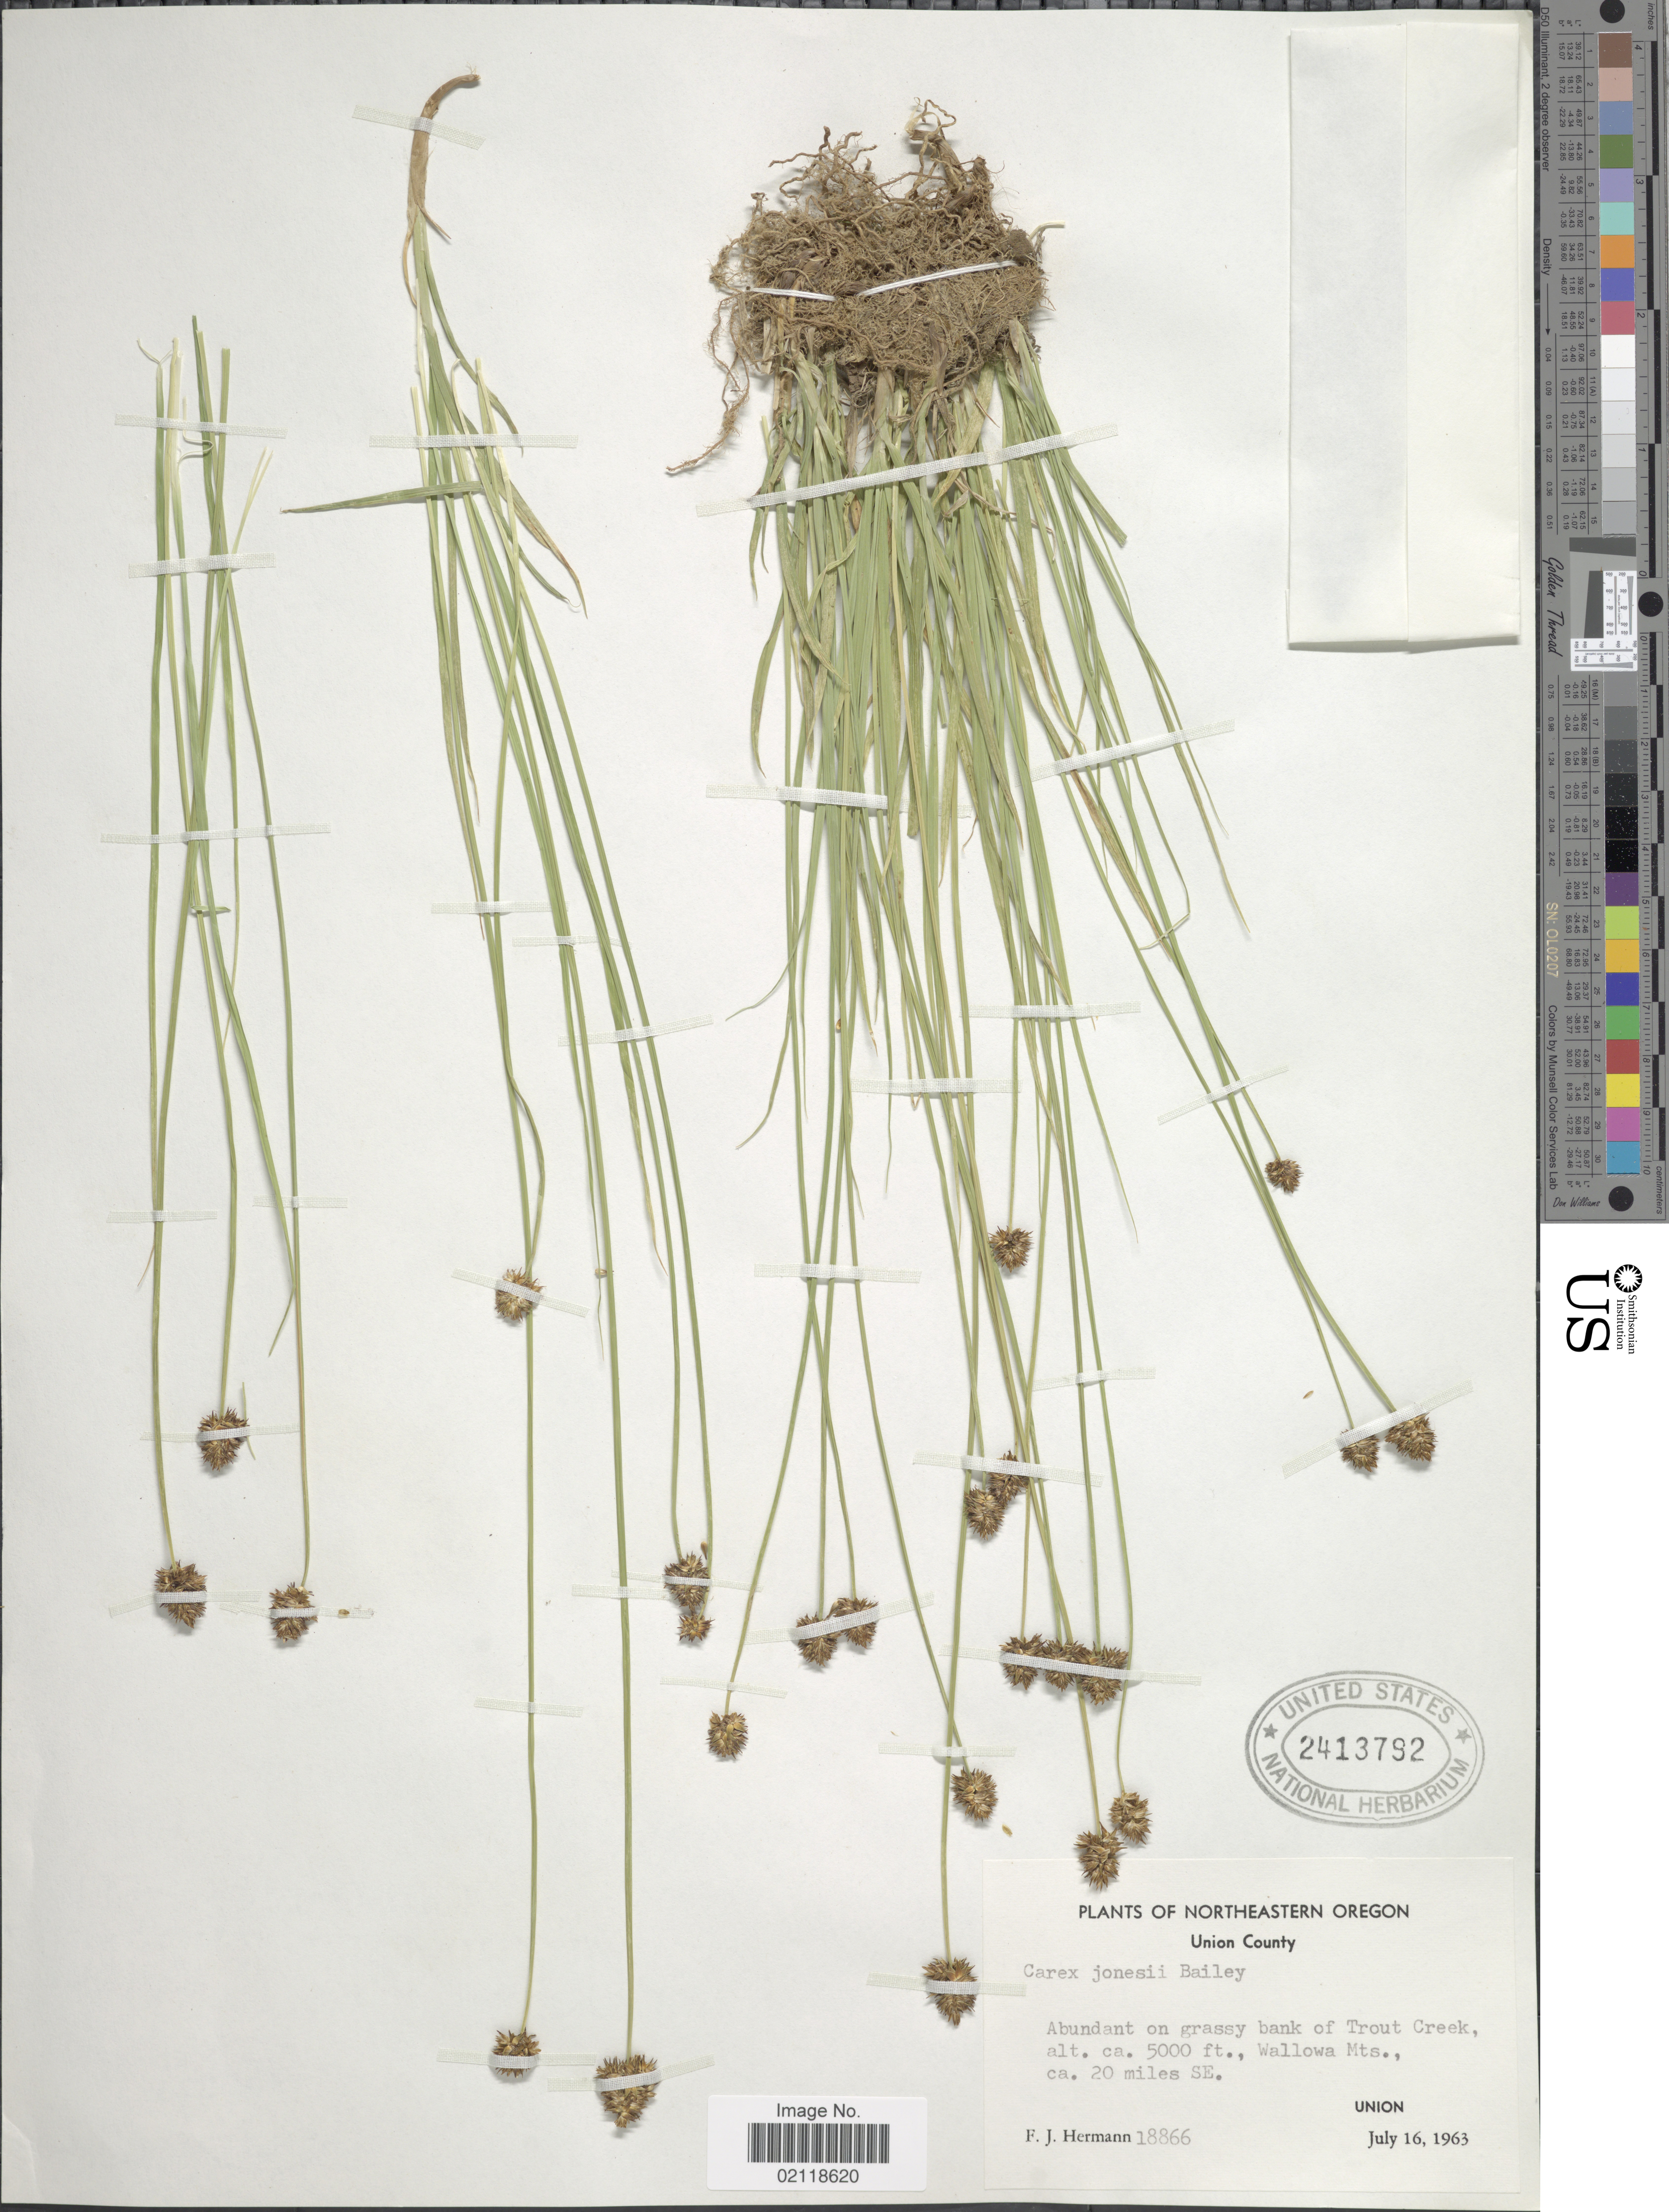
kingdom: Plantae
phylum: Tracheophyta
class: Liliopsida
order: Poales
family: Cyperaceae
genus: Carex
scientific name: Carex jonesii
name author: L.H. Bailey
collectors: F. J. Hermann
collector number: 18866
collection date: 1963-07-16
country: United States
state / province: Oregon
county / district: Wallowa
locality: Northeastern Oregon, Union County, abundant on grassy bank of Trout Creek, Wallowa Mts., ca. 20 miles SE, Union.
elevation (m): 1524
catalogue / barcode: US 2413792